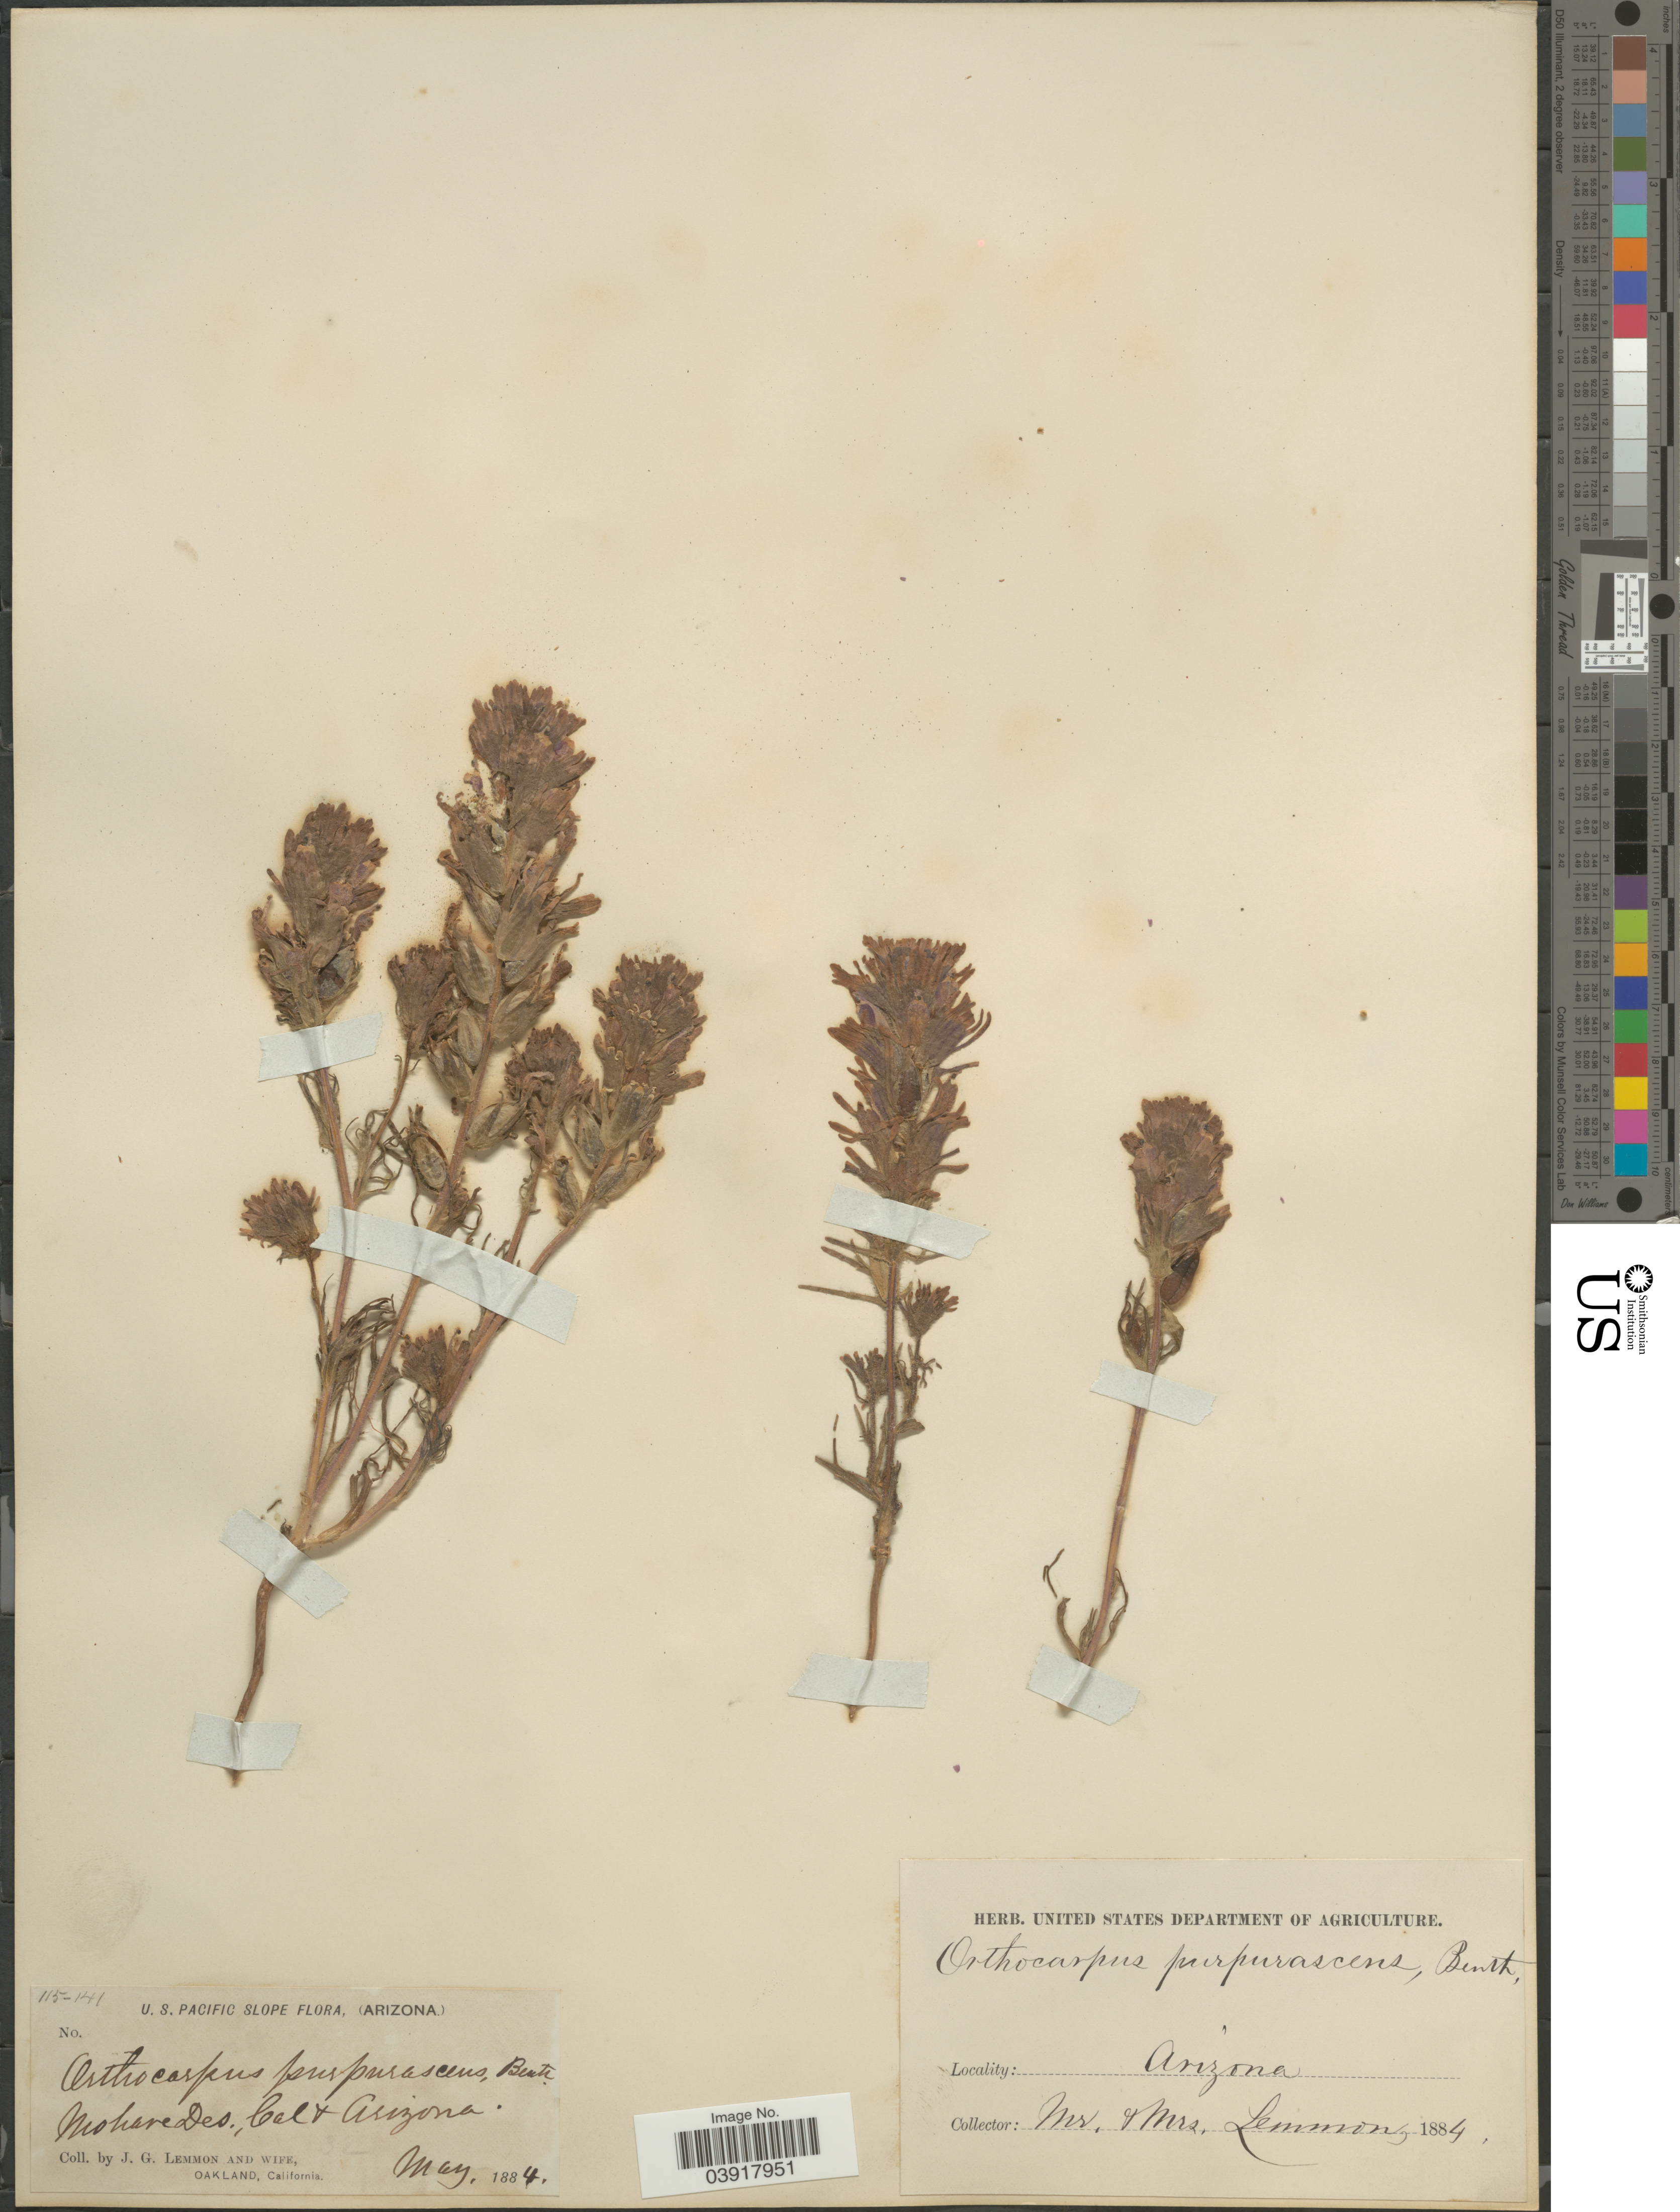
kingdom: Plantae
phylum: Tracheophyta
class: Magnoliopsida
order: Lamiales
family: Orobanchaceae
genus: Orthocarpus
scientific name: Orthocarpus purpurascens var. palmeri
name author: A. Gray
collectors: J. Lemmon & Mrs. J. G. Lemmon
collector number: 115-141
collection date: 1884-05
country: United States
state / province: Arizona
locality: U. S. Pacific Slope. Mohave Des.